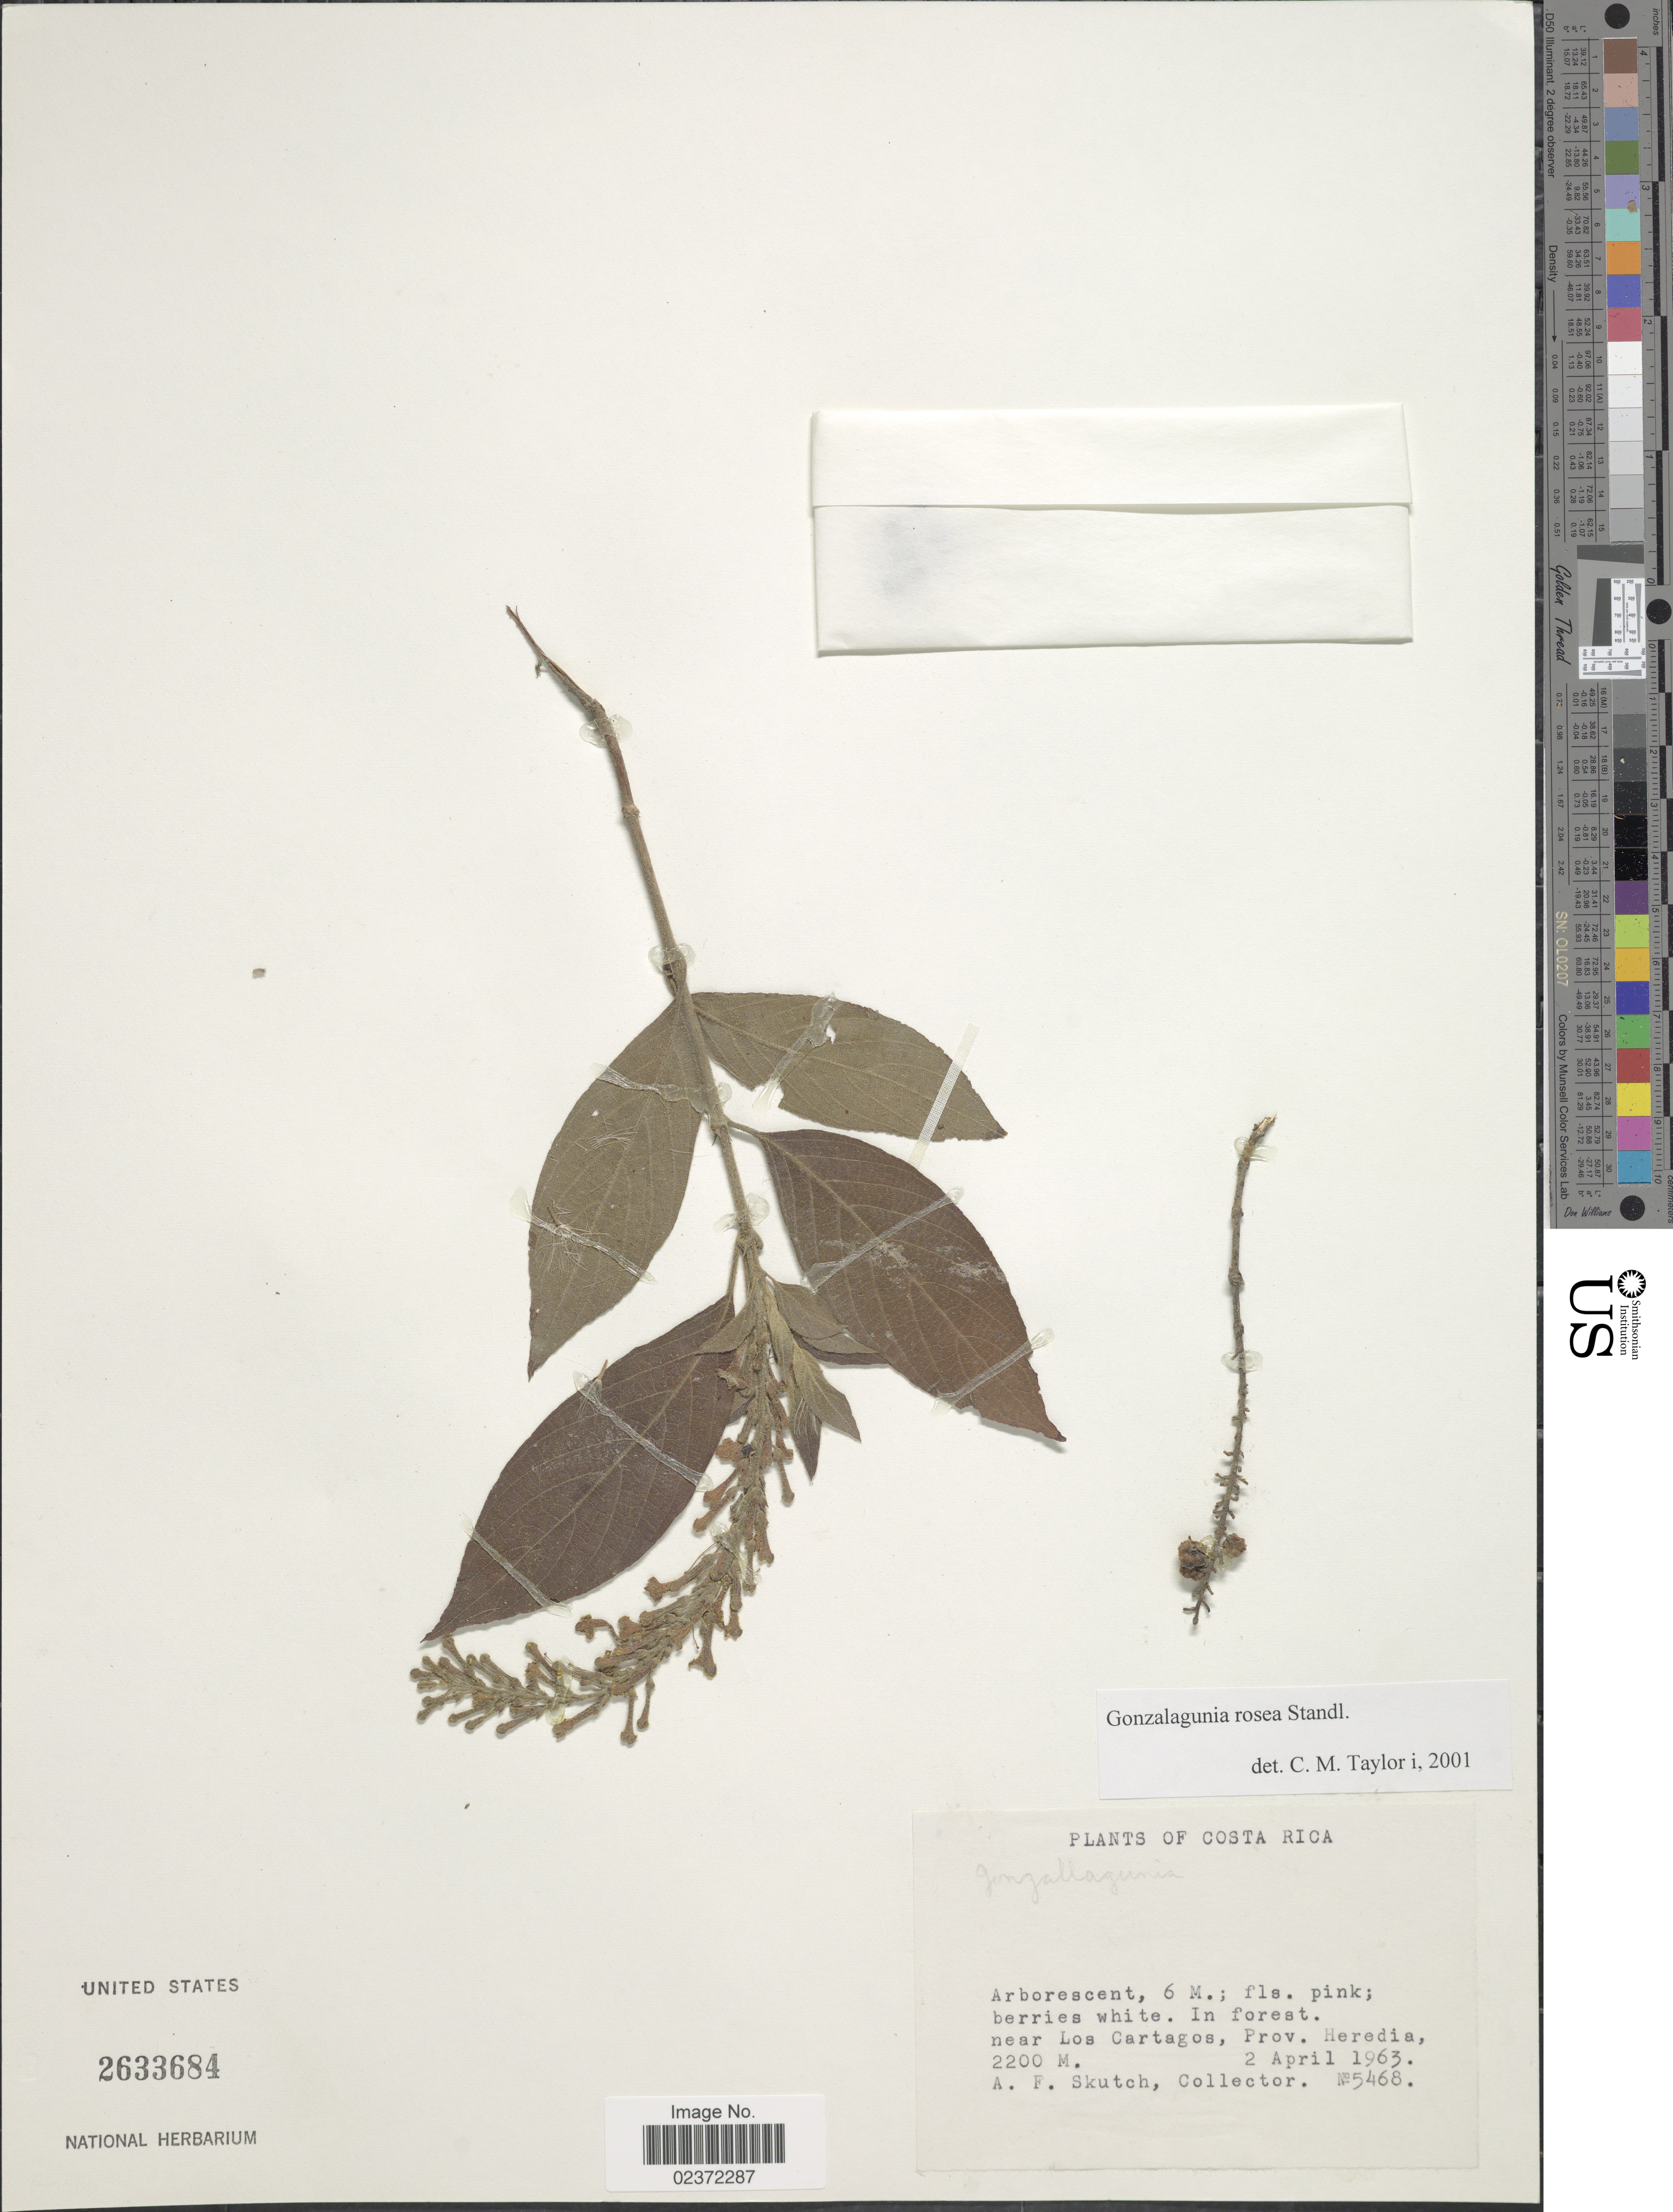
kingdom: Plantae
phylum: Tracheophyta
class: Magnoliopsida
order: Gentianales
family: Rubiaceae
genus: Gonzalagunia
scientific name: Gonzalagunia rosea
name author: Standl.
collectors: A. F. Skutch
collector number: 5468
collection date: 1963-04-02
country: Costa Rica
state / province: Heredia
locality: near Los Cartagos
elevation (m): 2200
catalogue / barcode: US 2633684